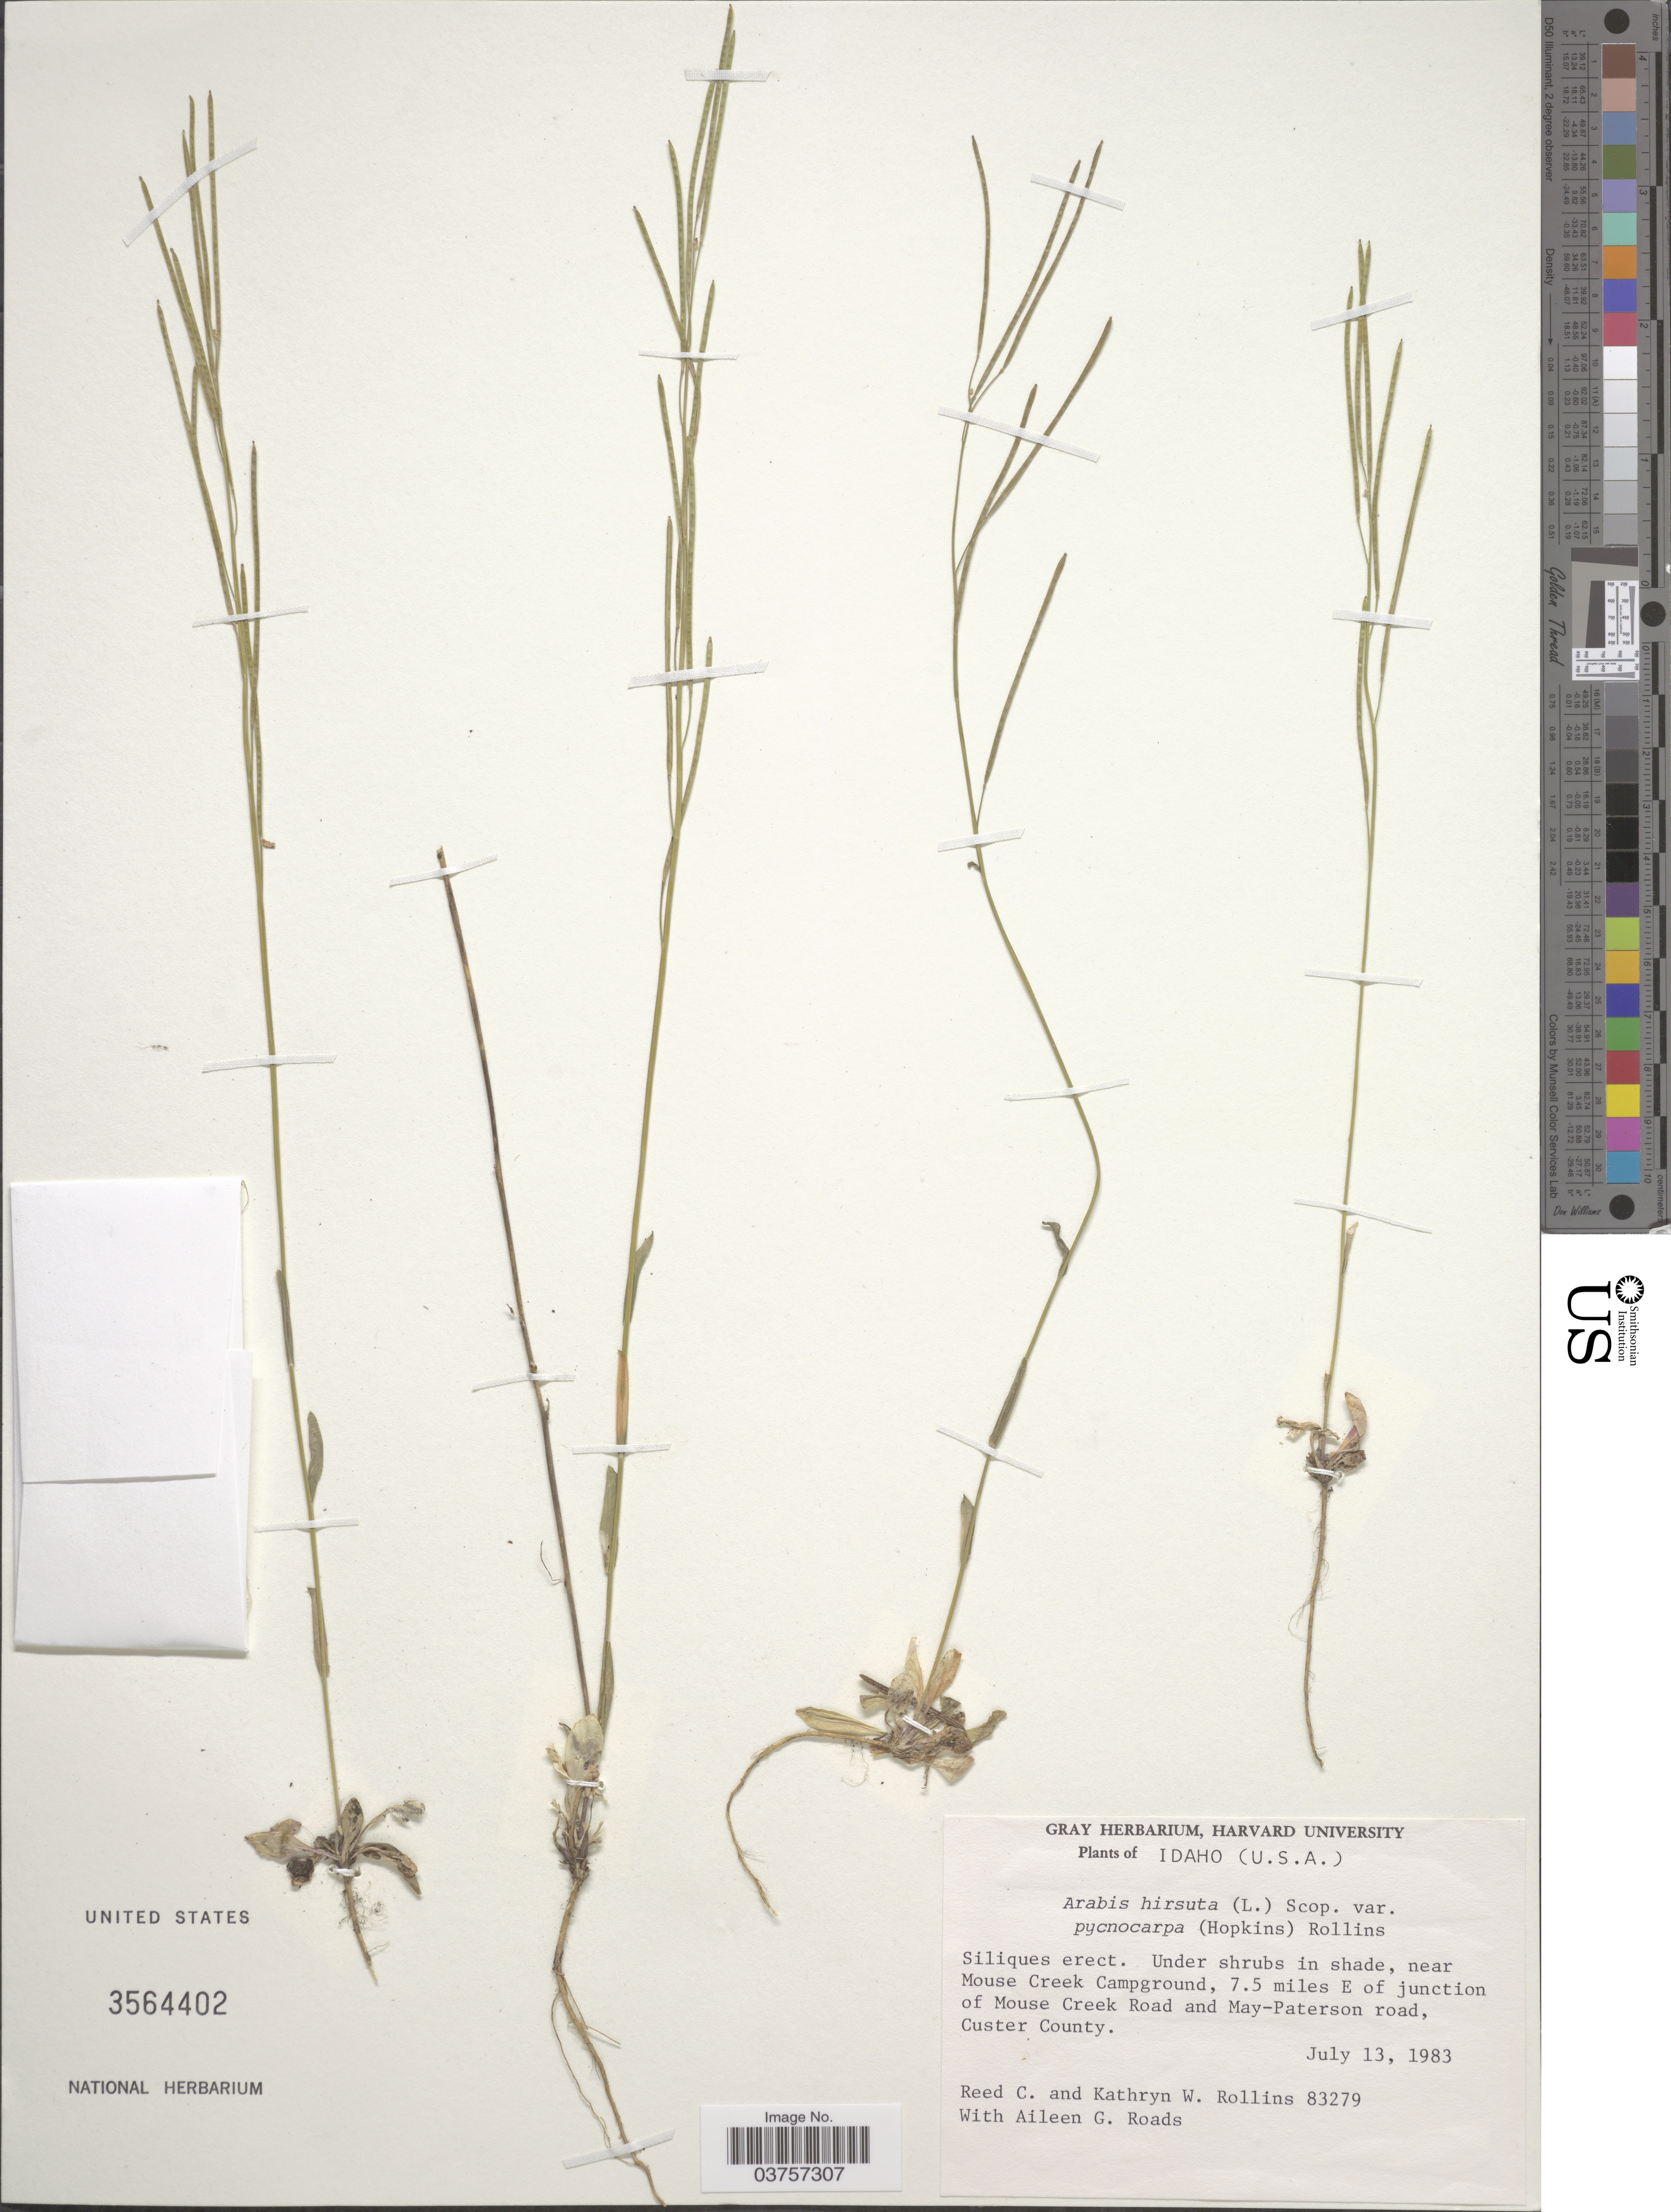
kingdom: Plantae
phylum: Tracheophyta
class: Magnoliopsida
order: Brassicales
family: Brassicaceae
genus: Arabis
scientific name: Arabis hirsuta var. pycnocarpa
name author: M. Hopkins & Rollins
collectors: R. C. Rollins, K. W. Rollins & A. Roads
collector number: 83279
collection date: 1983-07-13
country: United States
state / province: Idaho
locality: Near Mouse Creek Campground, 7.5 miles E of junction of Mouse Creek Road and May-Paterson road, Custer County.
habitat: under shrubs in shade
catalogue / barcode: US 3564402